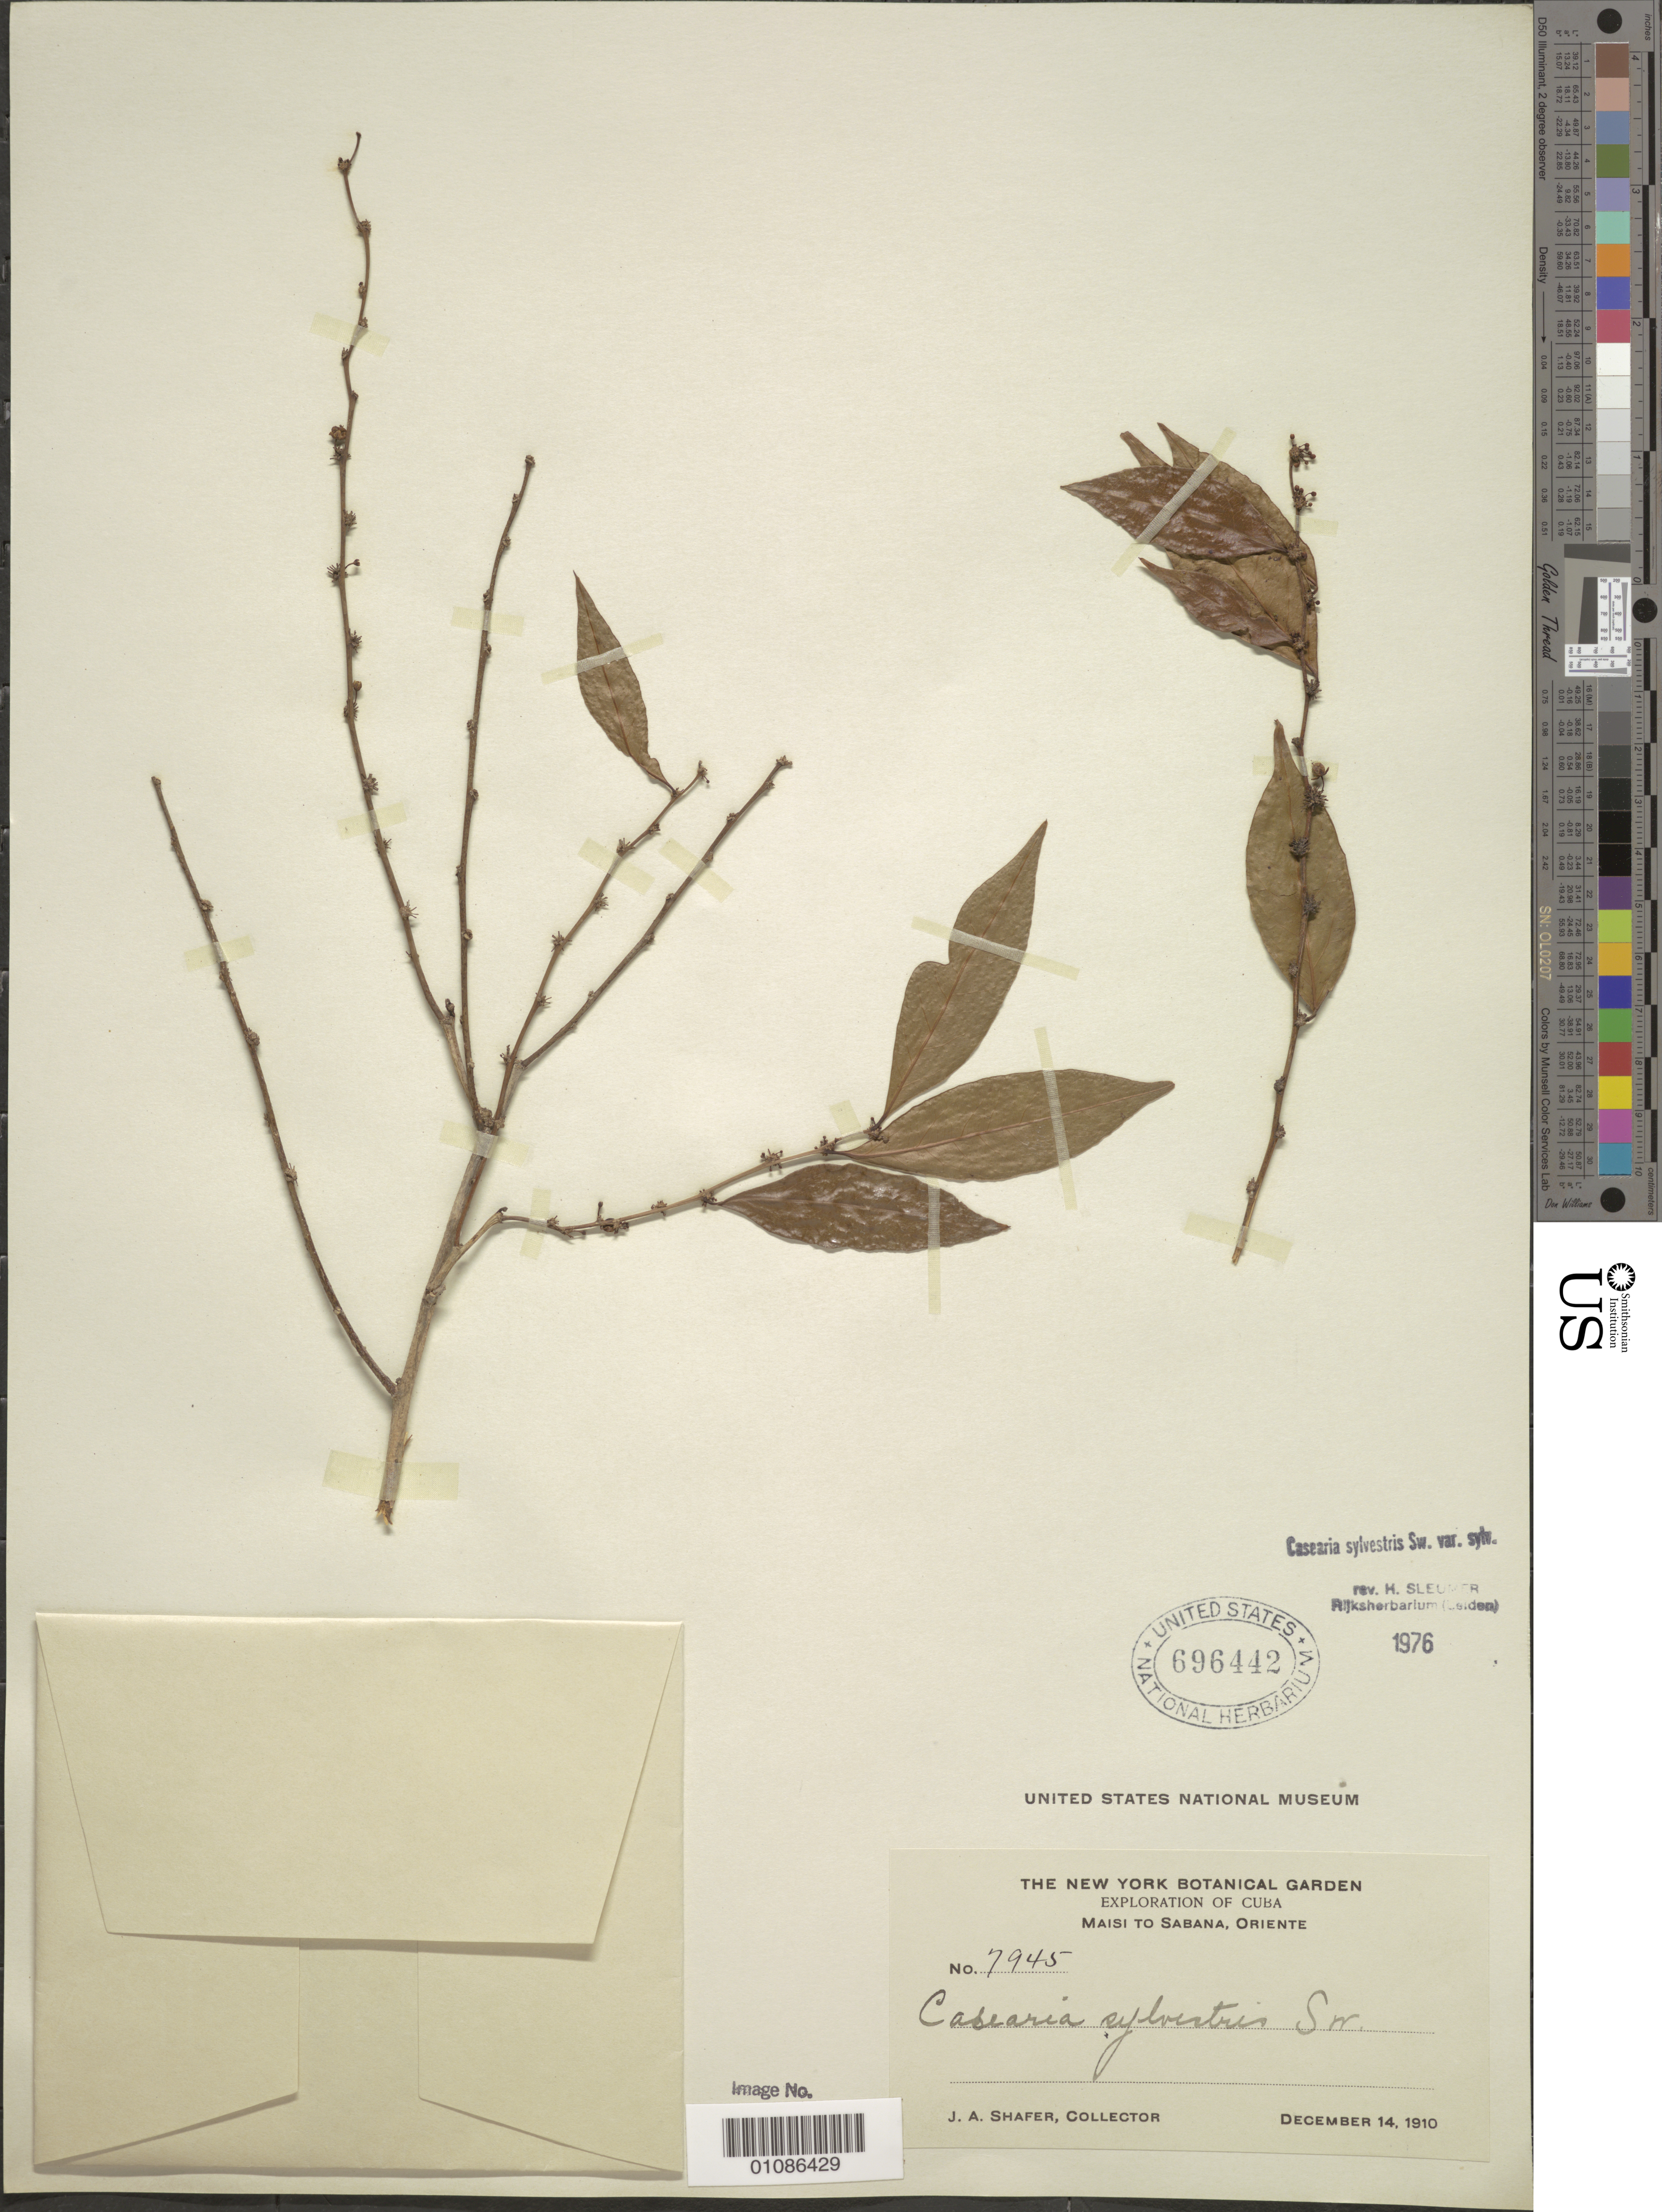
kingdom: Plantae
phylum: Tracheophyta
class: Magnoliopsida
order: Malpighiales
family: Salicaceae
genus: Casearia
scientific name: Casearia sylvestris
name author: Sw.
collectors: J. A. Shafer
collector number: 7945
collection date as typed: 14 Dec 1910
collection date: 1910-12-14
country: Cuba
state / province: Oriente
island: Cuba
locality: Maisi to Sabana, Oriente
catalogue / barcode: US 696442